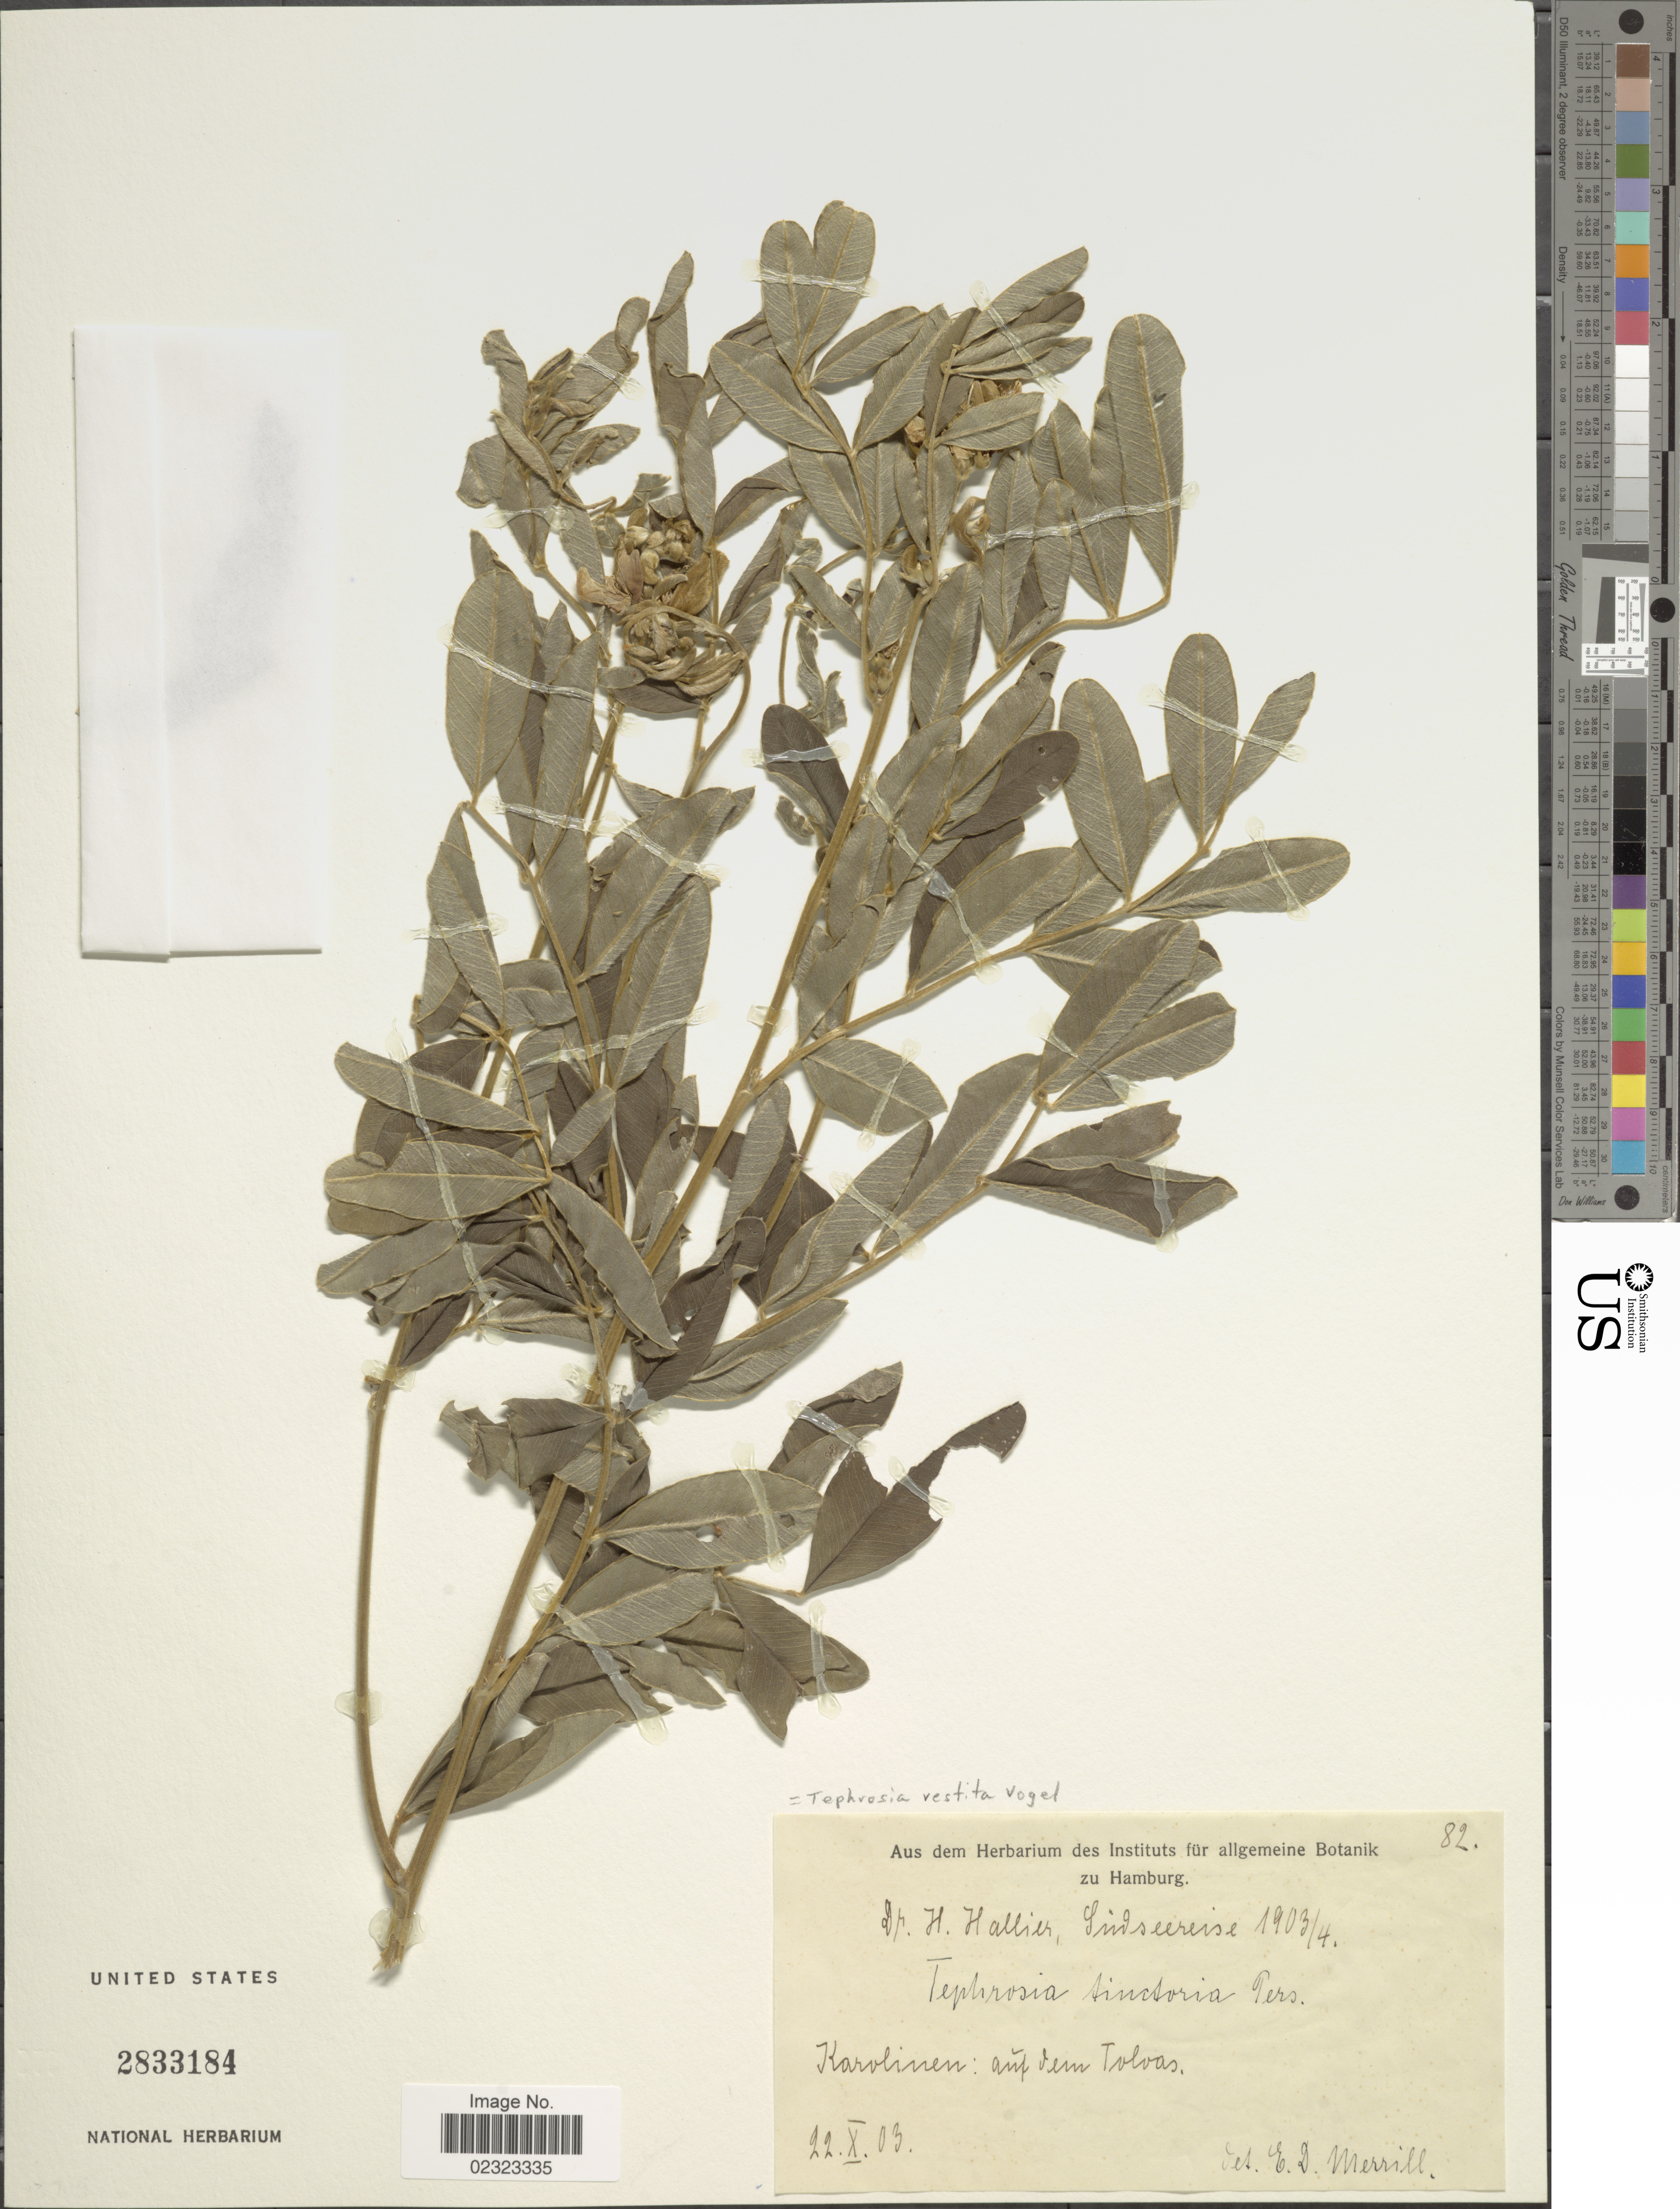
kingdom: Plantae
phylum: Tracheophyta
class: Magnoliopsida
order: Fabales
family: Fabaceae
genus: Tephrosia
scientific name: Tephrosia vestita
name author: Vogel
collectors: E. D. Merrill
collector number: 82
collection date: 1903-10-22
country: Micronesia, Federated States of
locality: Karolinen: auf dem Toloas [Caroline Islands, on Tonowas]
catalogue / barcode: US 2833184